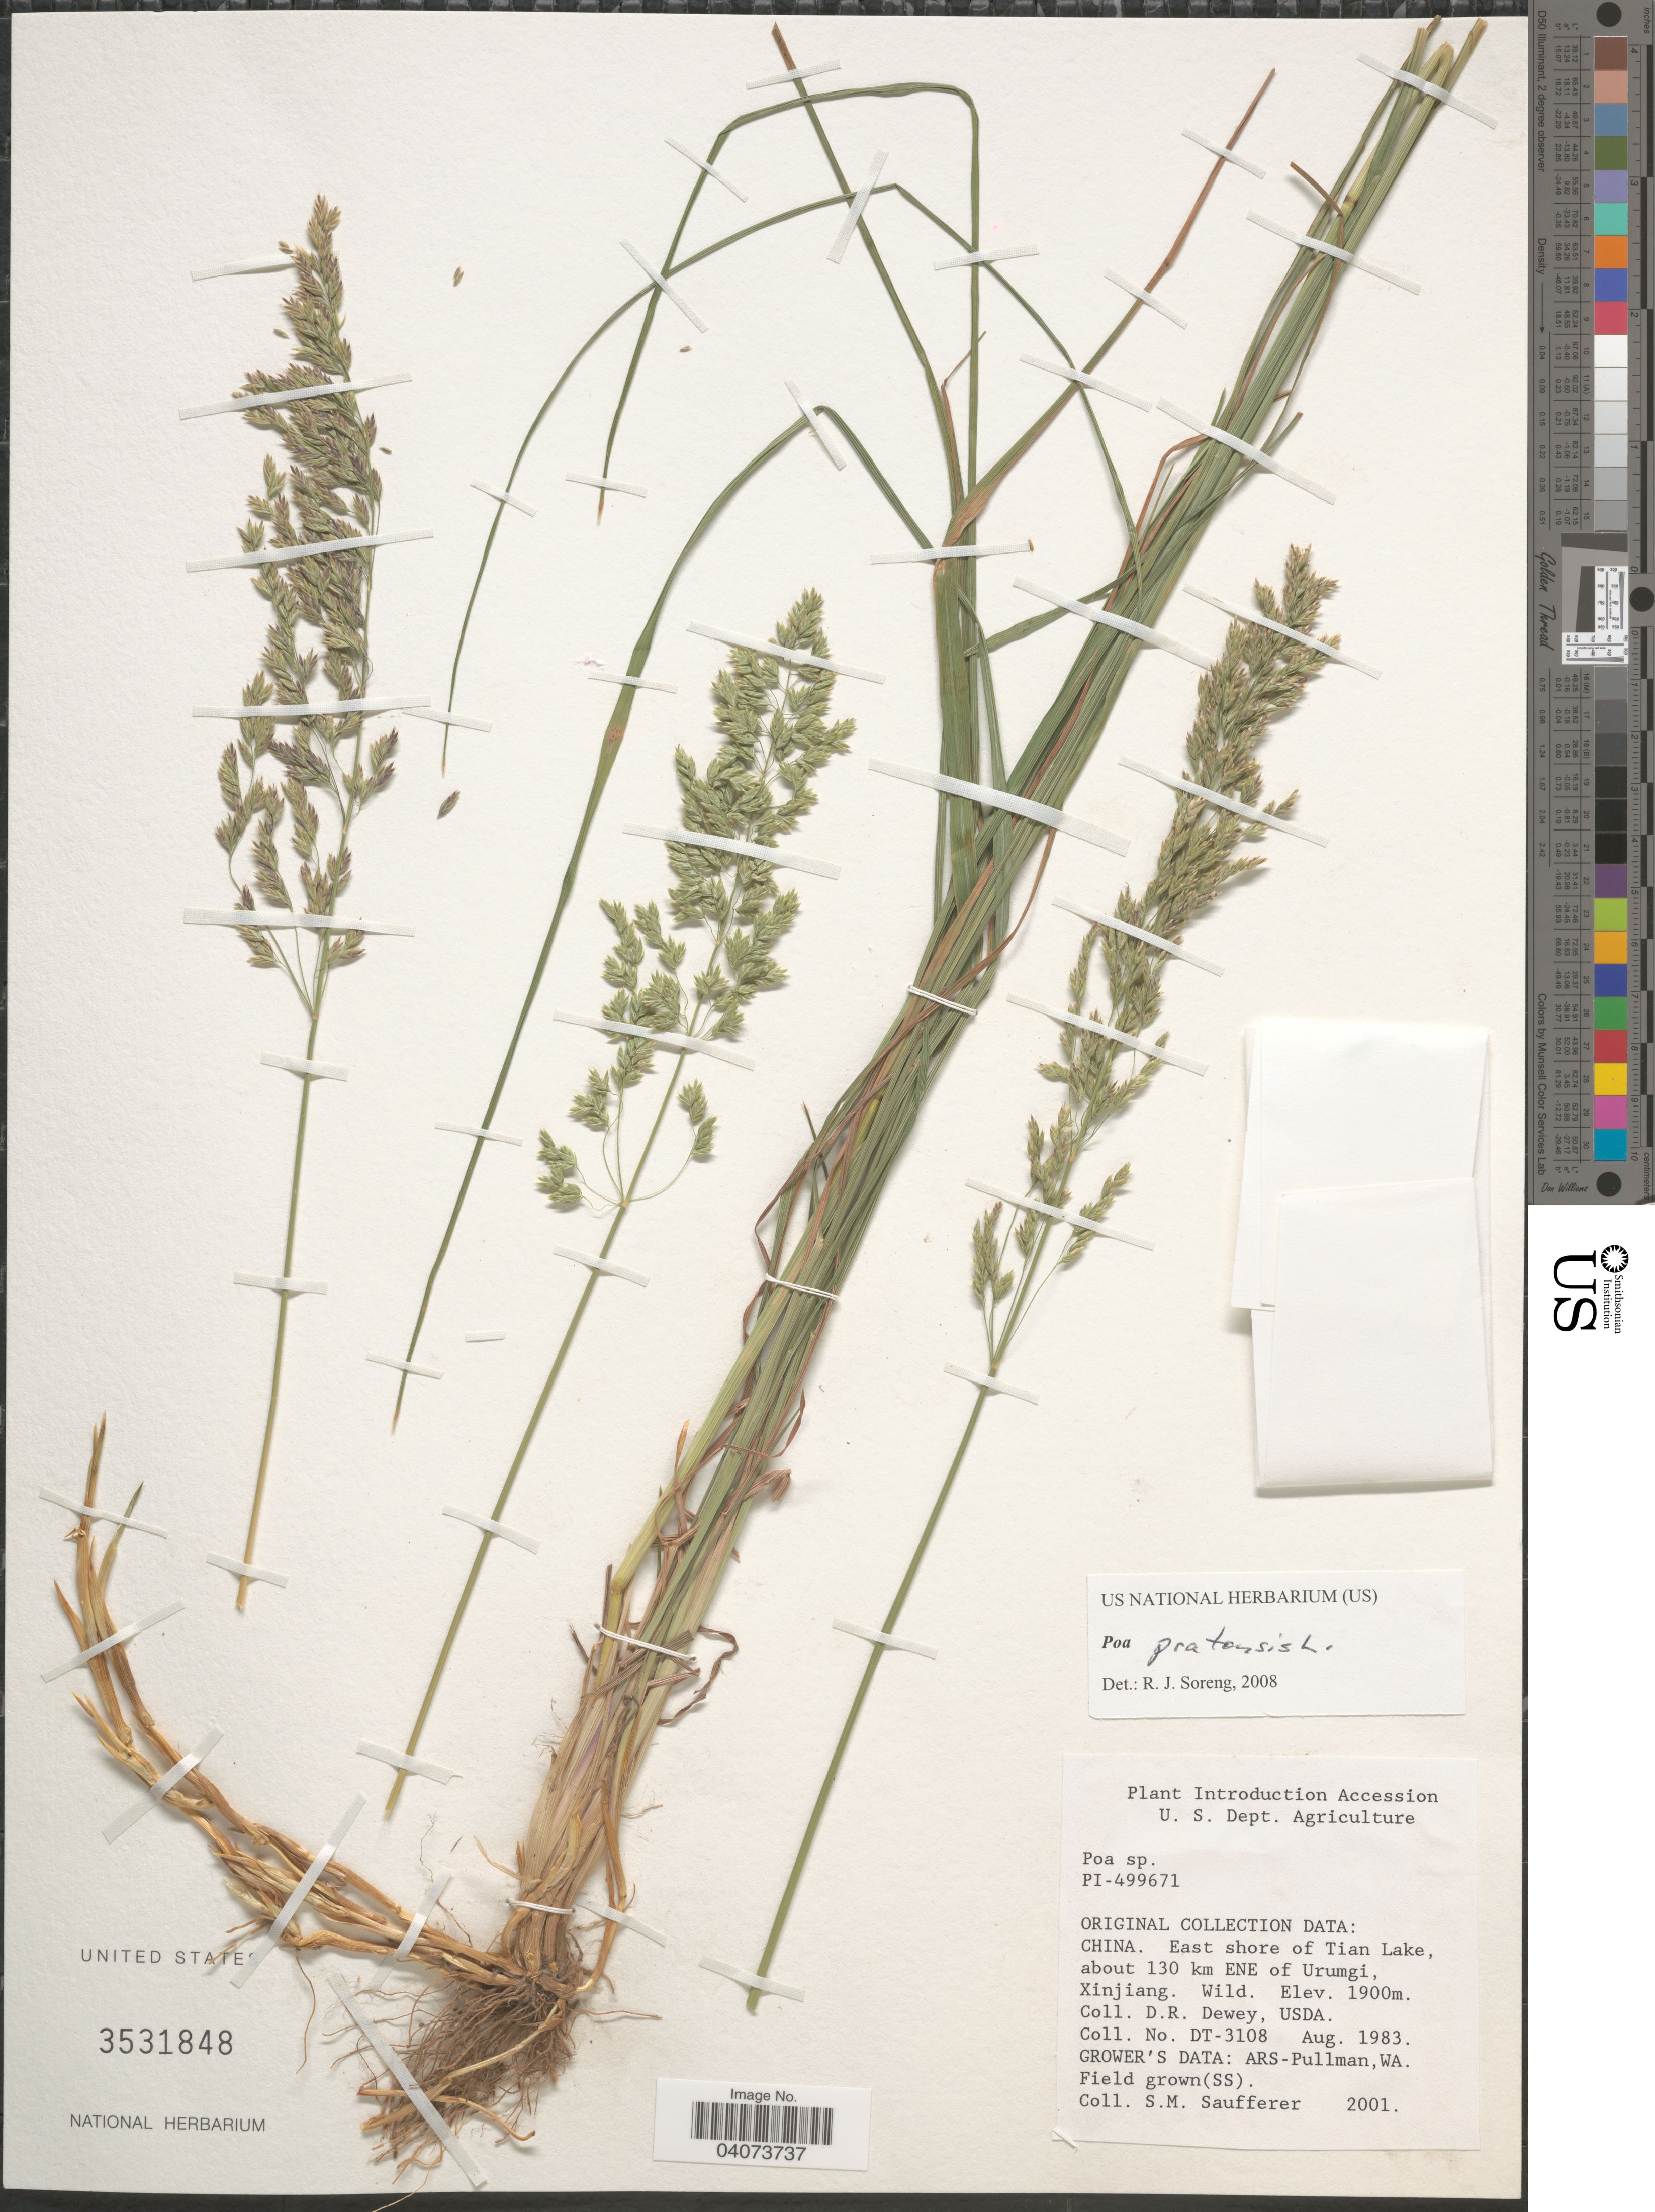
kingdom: Plantae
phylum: Tracheophyta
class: Liliopsida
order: Poales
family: Poaceae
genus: Poa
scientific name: Poa pratensis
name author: L.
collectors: S. Saufferer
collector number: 2001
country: United States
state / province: Washington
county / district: Whitman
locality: ARS-Pullman, WA.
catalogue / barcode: US 3531848